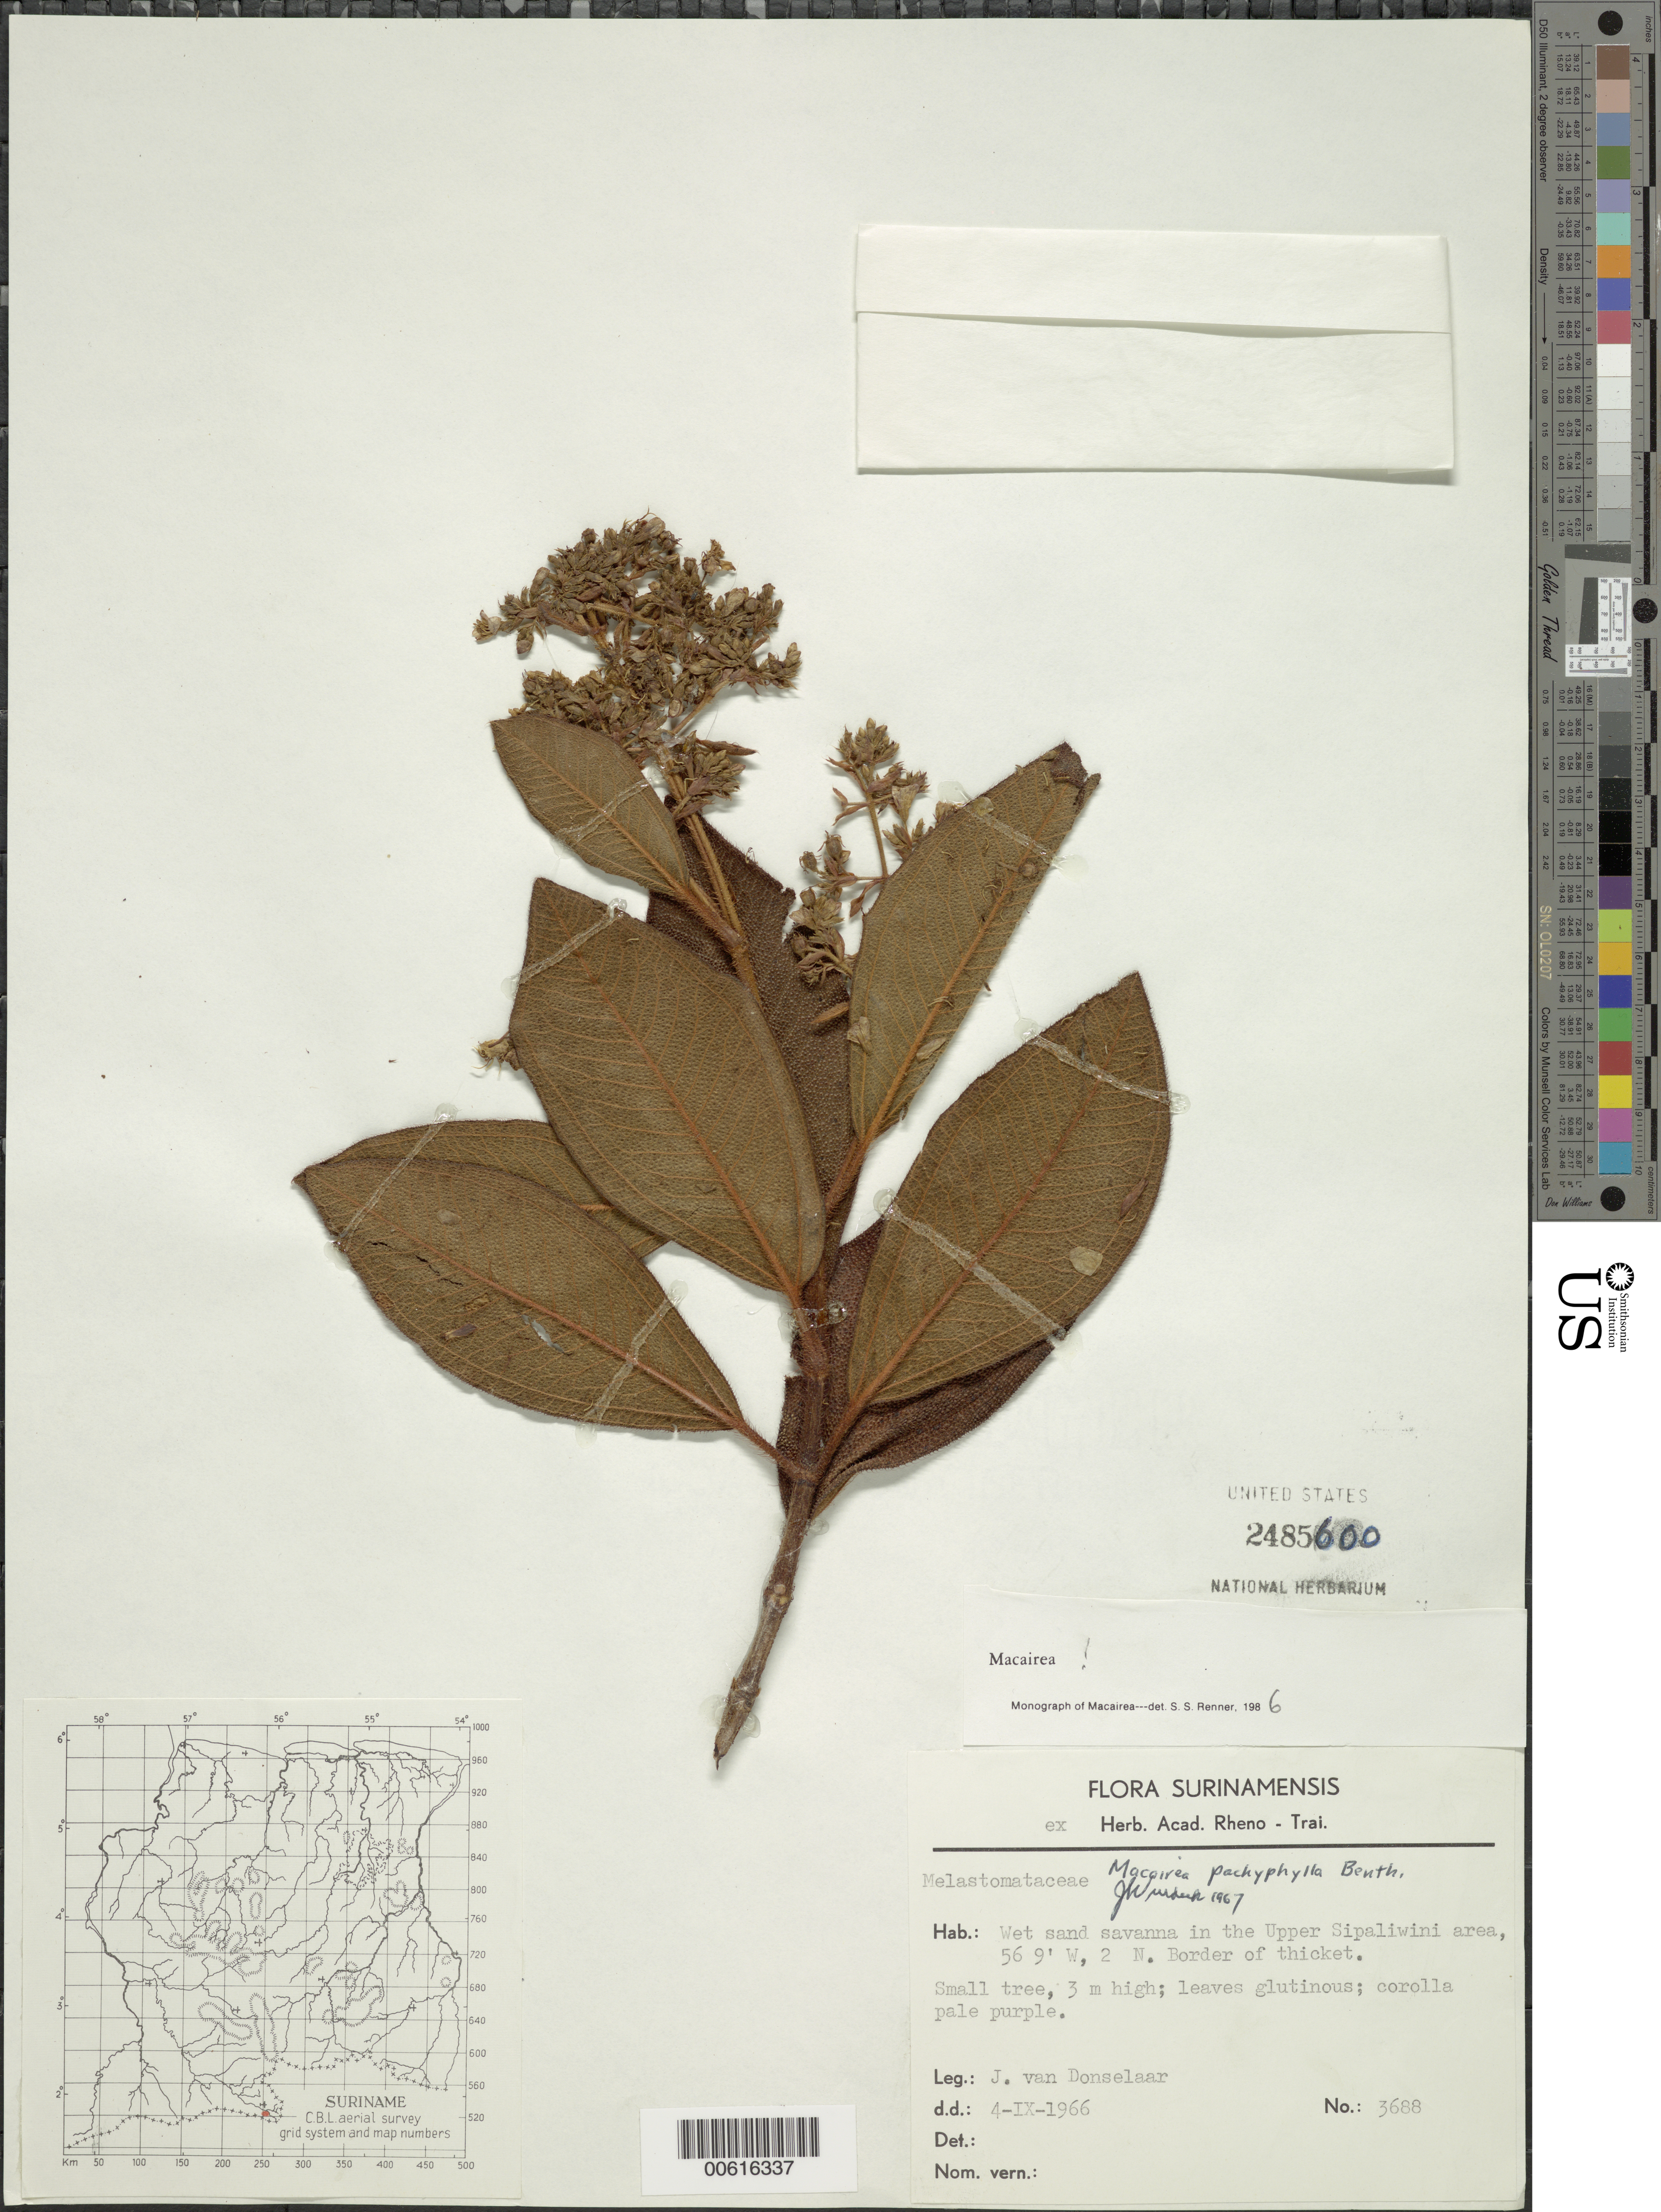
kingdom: Plantae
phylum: Tracheophyta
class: Magnoliopsida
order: Myrtales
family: Melastomataceae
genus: Macairea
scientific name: Macairea pachyphylla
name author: Benth.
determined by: Renner, S. S.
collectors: J. Donselaar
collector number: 3688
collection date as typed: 4-Sep-66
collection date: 1966-09-04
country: Suriname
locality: Sipaliwini Savanna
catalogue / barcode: US 2485600